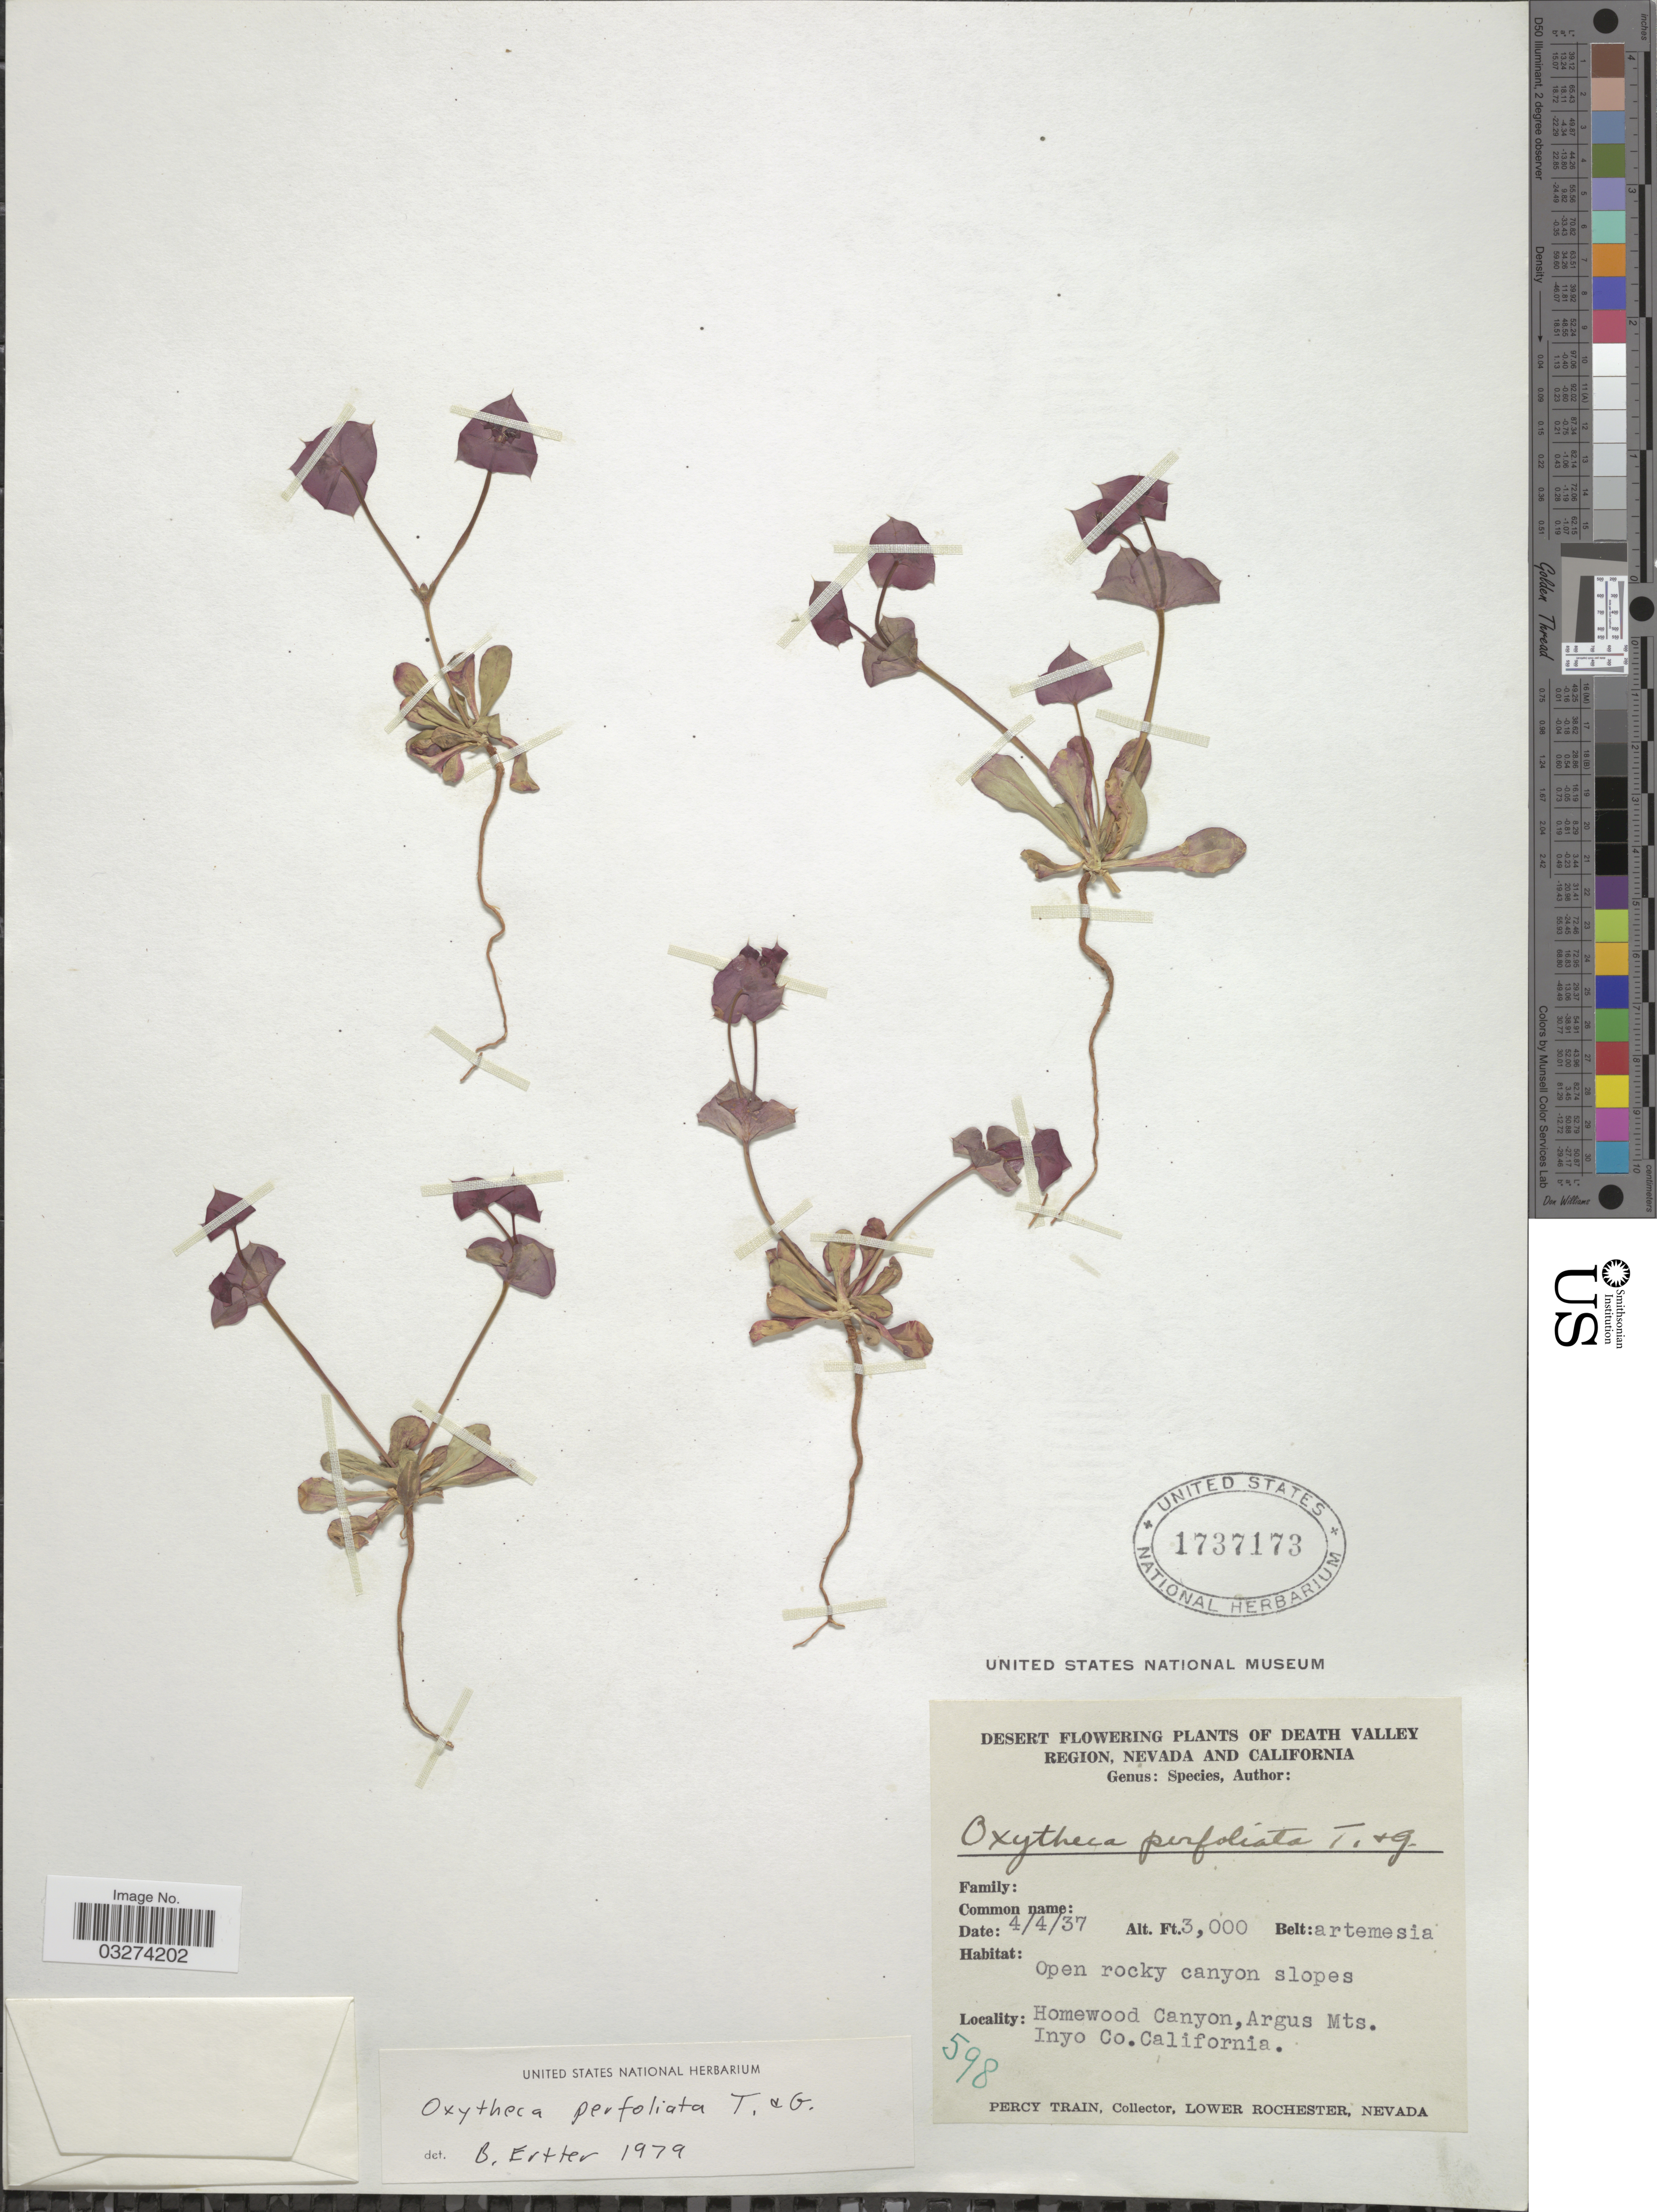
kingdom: Plantae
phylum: Tracheophyta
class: Magnoliopsida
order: Caryophyllales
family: Polygonaceae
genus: Oxytheca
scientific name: Oxytheca perfoliata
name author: Torr. & A. Gray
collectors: P. Train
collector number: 598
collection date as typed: Transcribed d/m/y: 4/4/37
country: United States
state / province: California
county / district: Inyo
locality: Death Valley Region. Homewood Canyon, Argus Mts. Inyo Co.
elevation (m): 914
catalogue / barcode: US 1737173